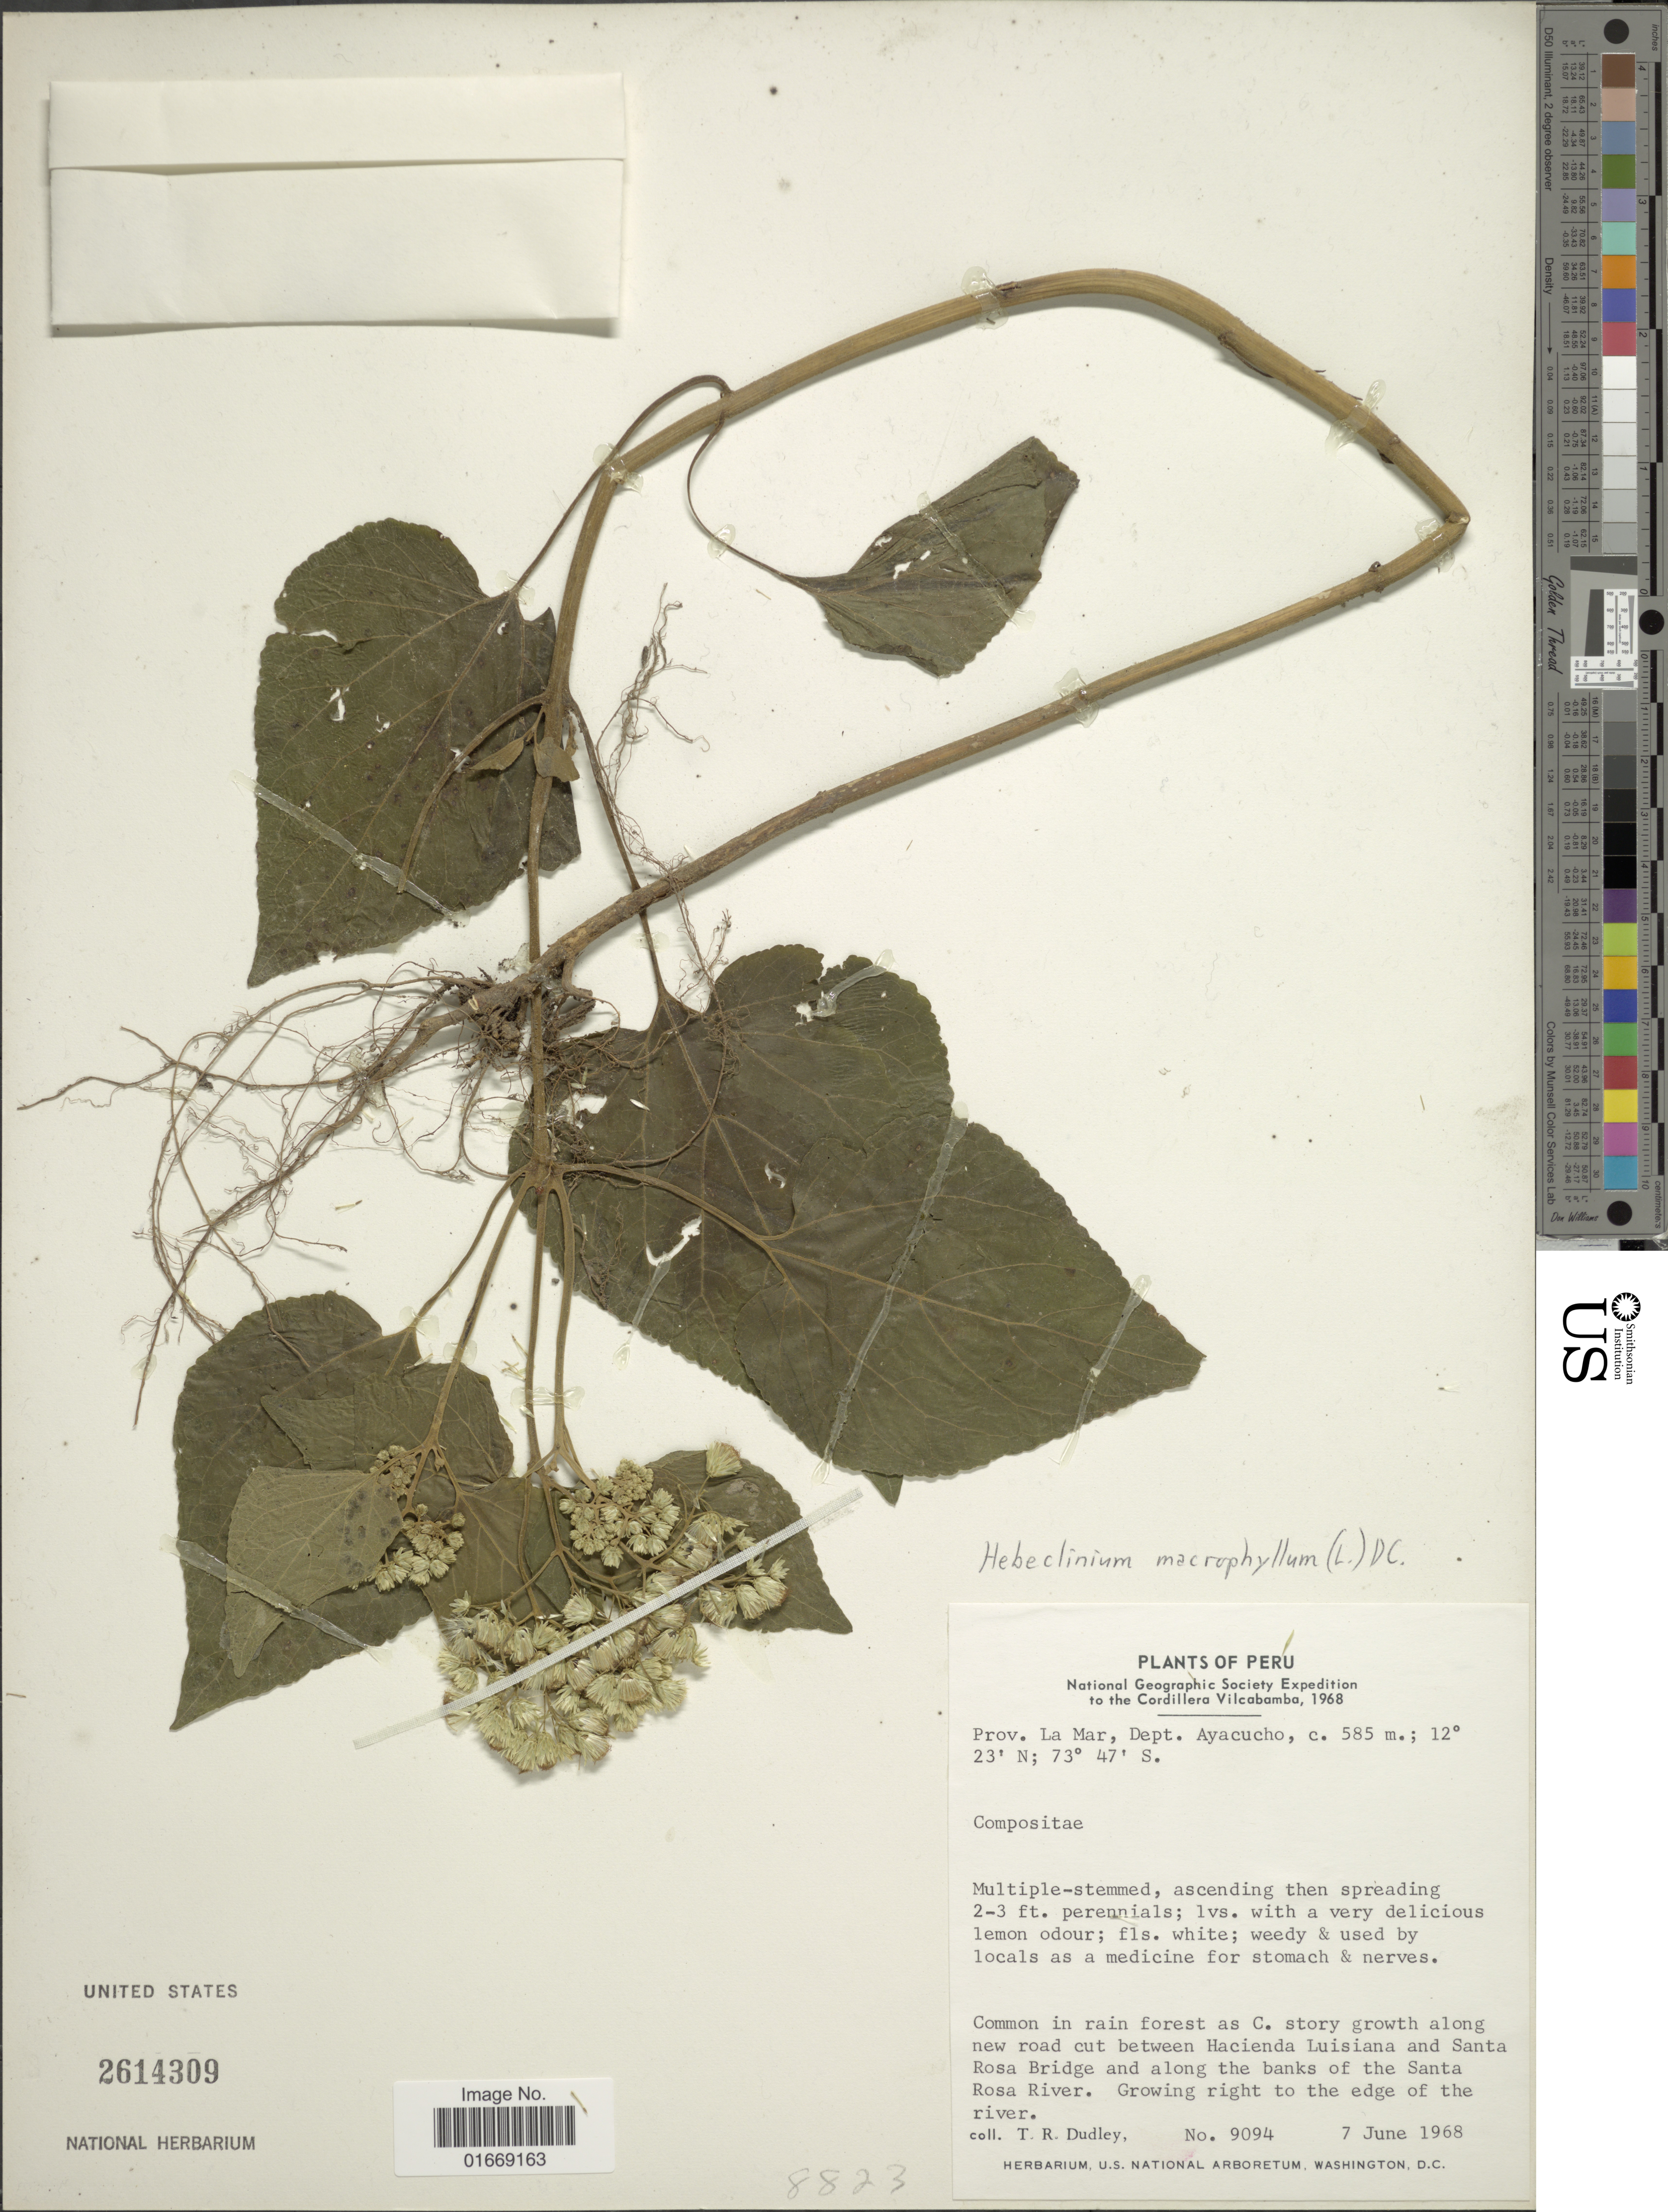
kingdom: Plantae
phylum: Tracheophyta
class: Magnoliopsida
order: Asterales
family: Asteraceae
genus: Hebeclinium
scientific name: Hebeclinium macrophyllum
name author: (L.) DC.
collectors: T. R. Dudley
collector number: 9094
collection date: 1968-06-07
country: Peru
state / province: Ayacucho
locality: Prov. La Mar, along new road cut between Hacienda Luisiana and Santa Rosa Bridge and along the banks of the Santa Rosa River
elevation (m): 585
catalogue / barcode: US 2614309